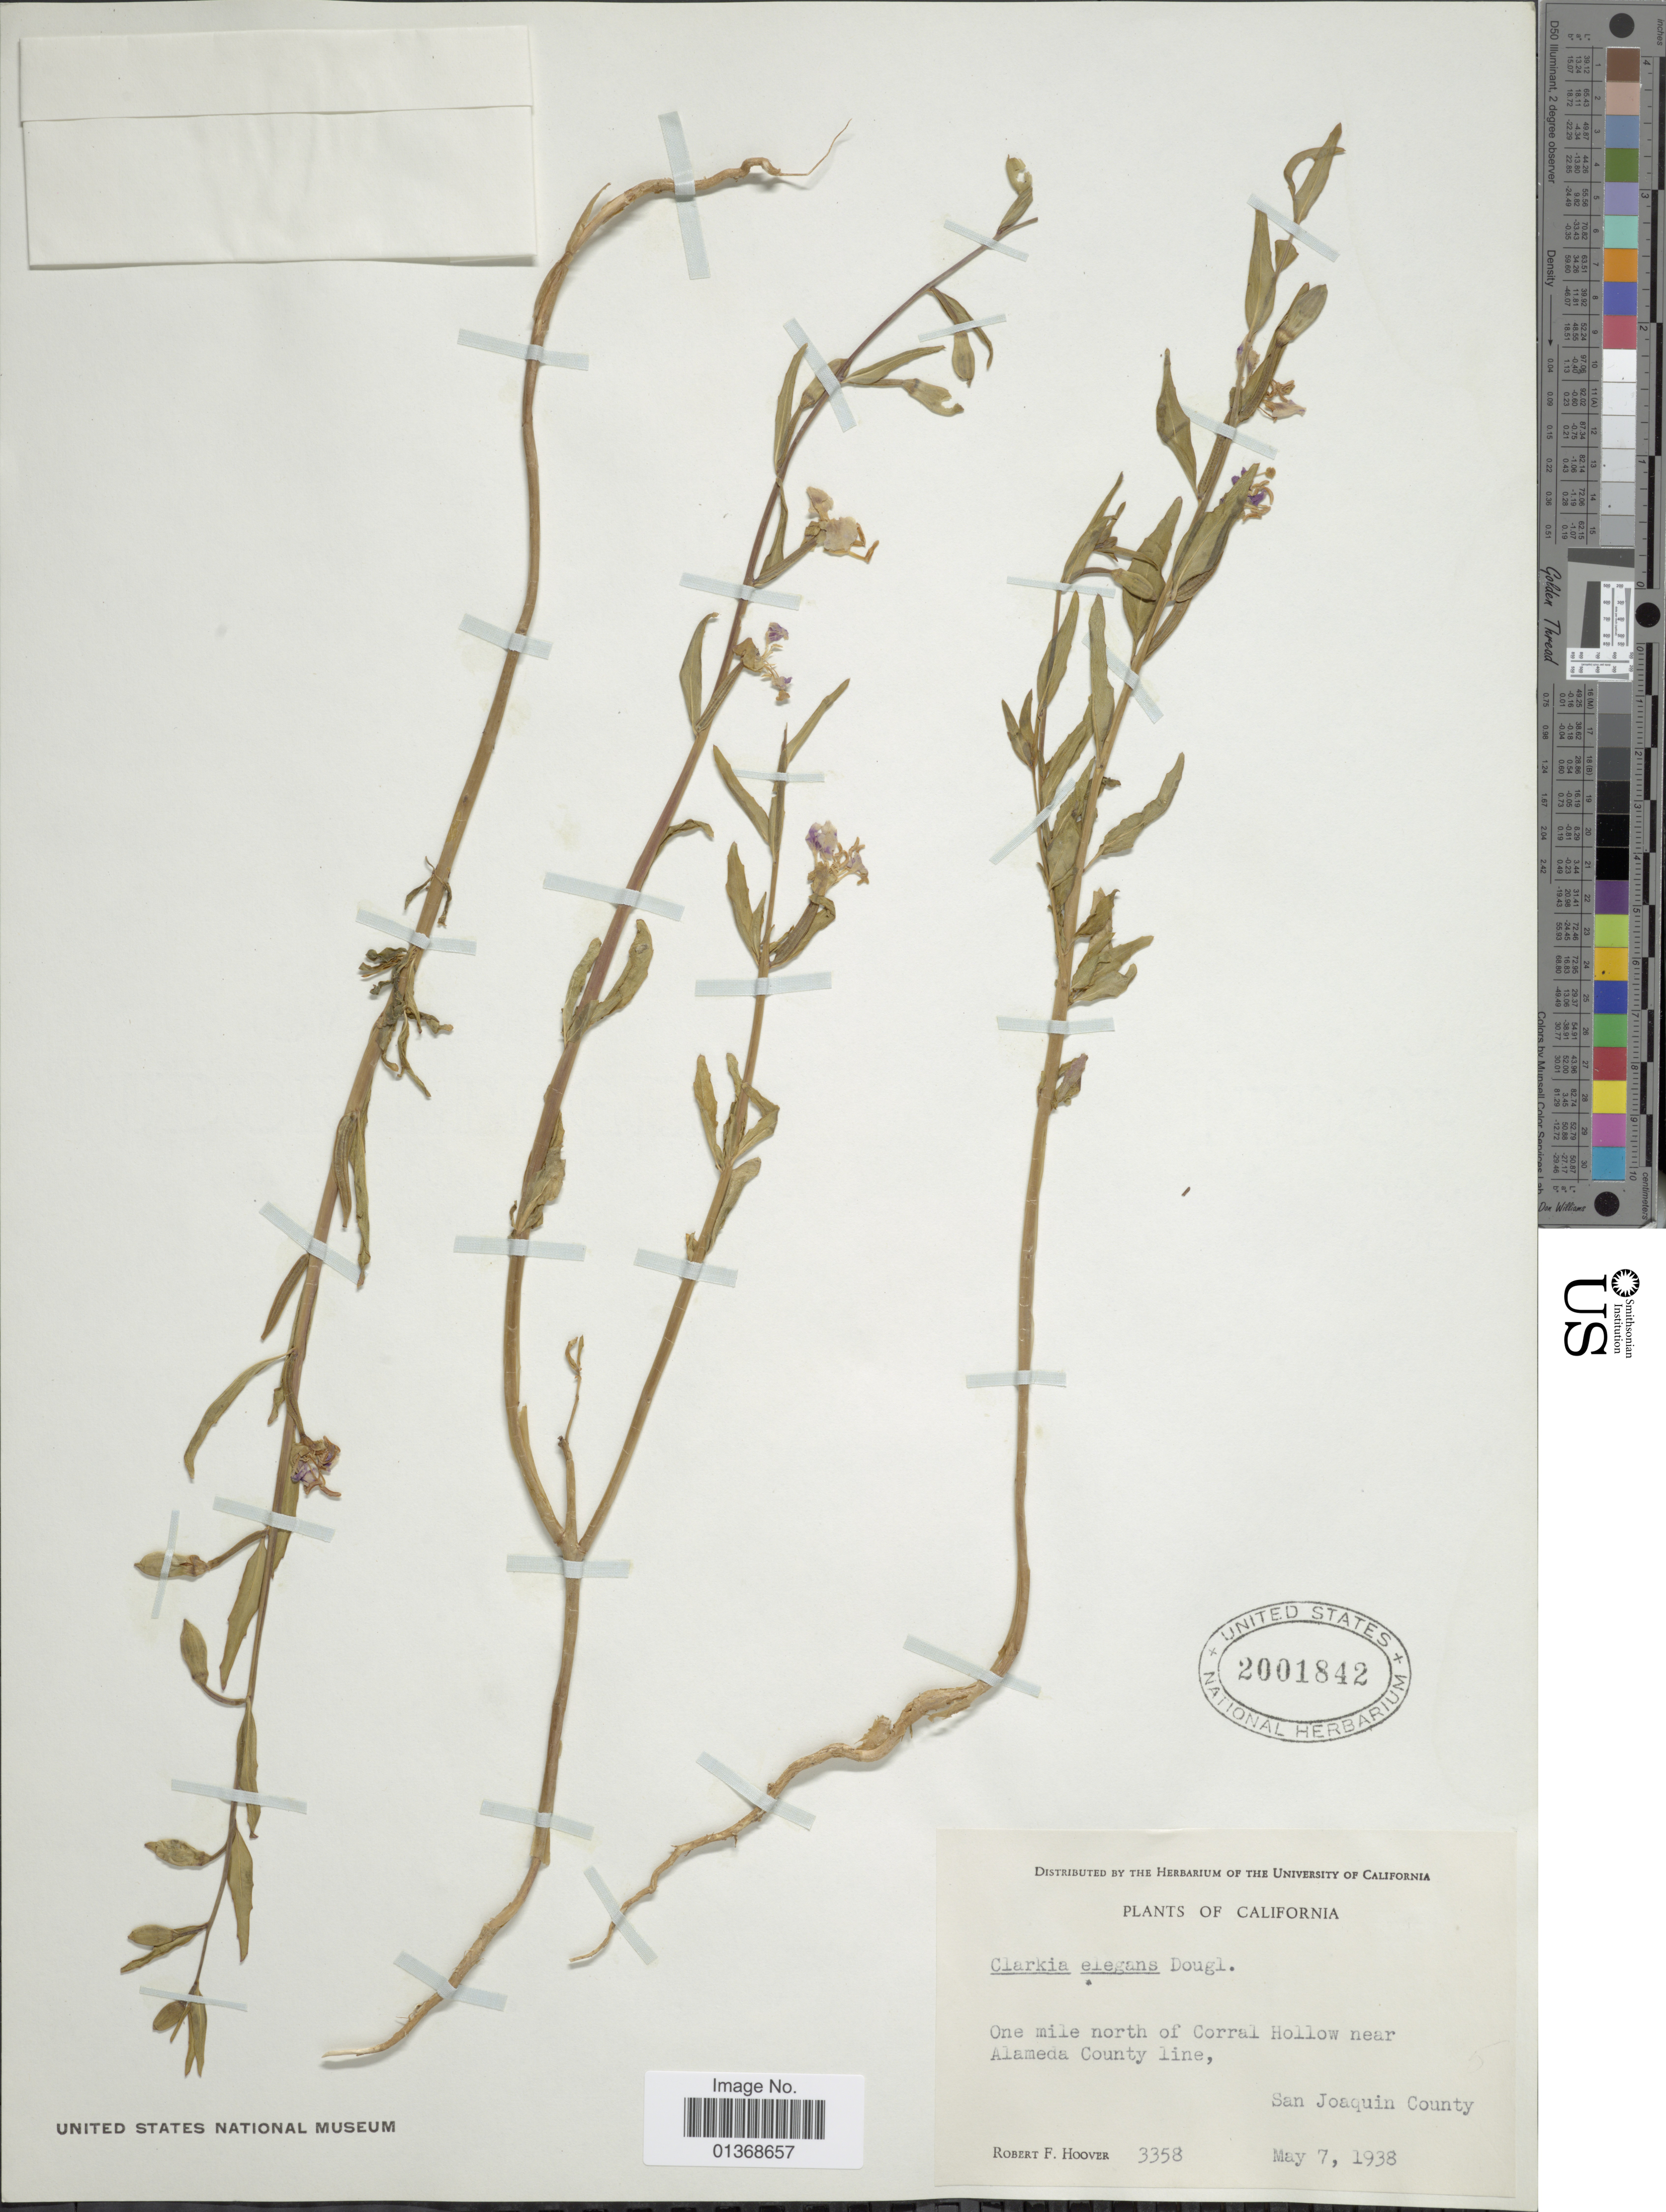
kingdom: Plantae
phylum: Tracheophyta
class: Magnoliopsida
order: Myrtales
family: Onagraceae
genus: Clarkia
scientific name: Clarkia unguiculata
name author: Lindl.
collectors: R. F. Hoover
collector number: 3358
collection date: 1938-05-07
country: United States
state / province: California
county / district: San Joaquin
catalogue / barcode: US 2001842